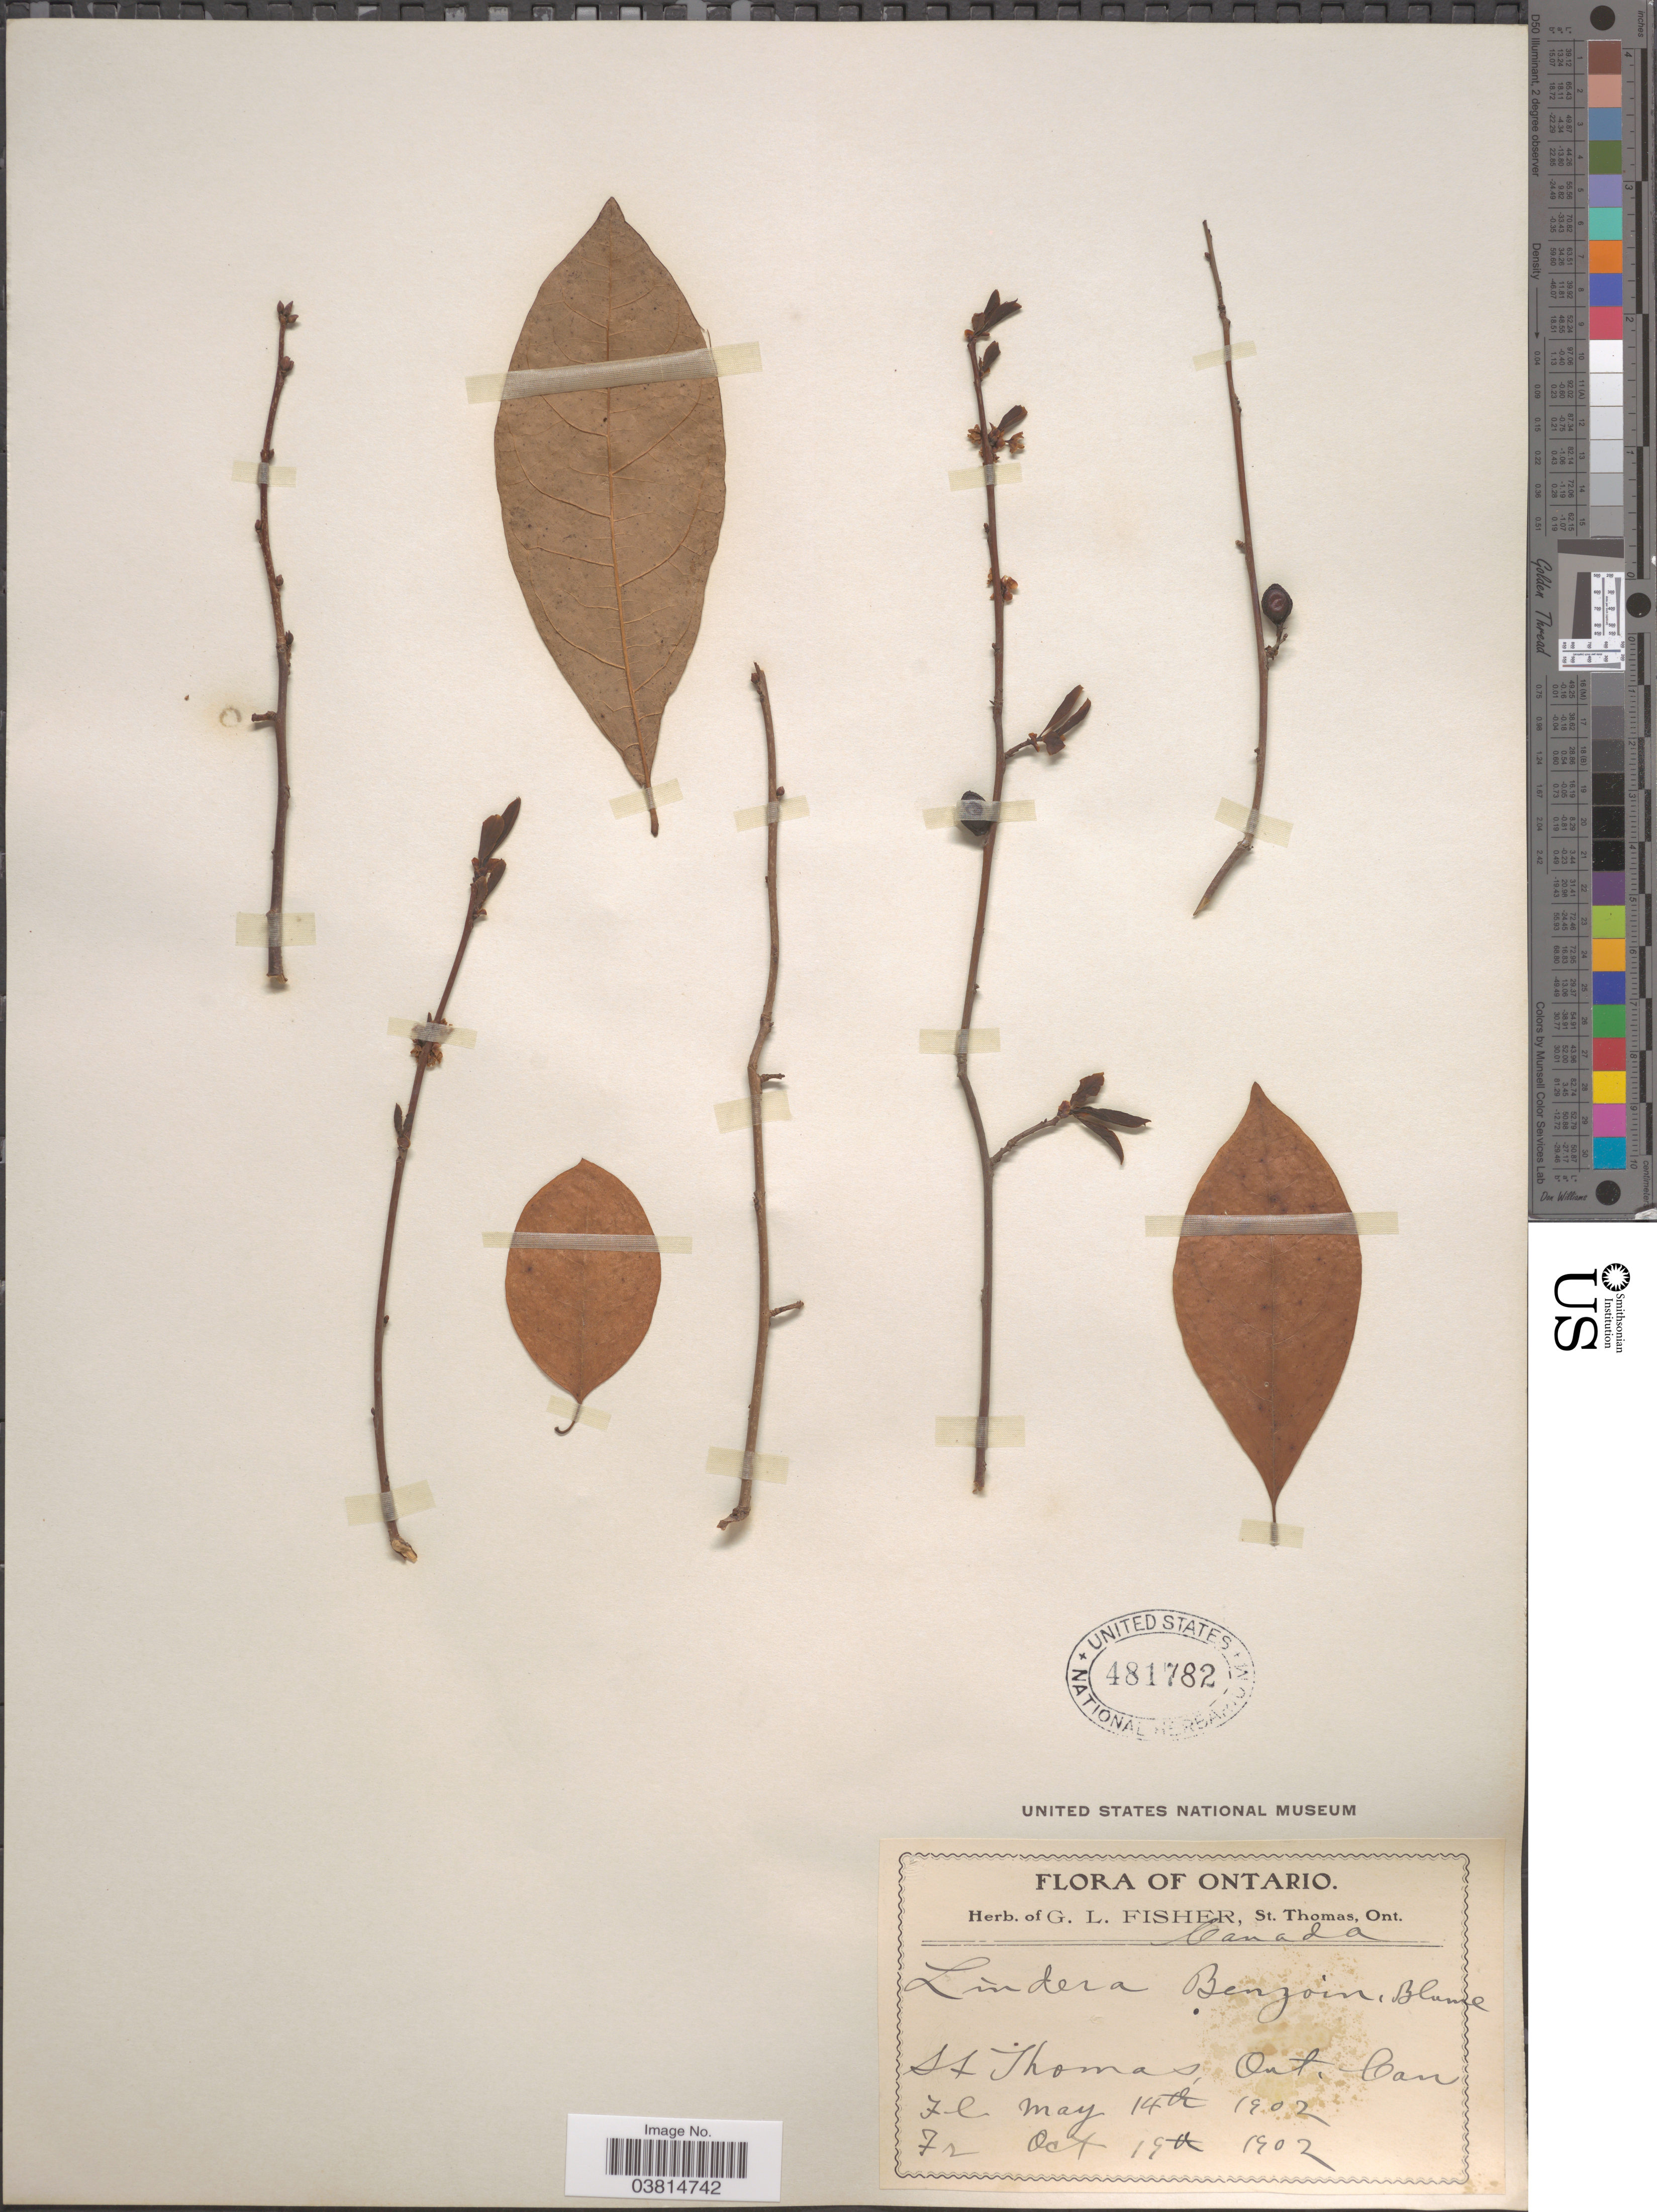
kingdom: Plantae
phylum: Tracheophyta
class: Magnoliopsida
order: Laurales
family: Lauraceae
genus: Lindera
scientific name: Lindera aestivalis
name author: Blume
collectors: ex herb. Geo L. Fisher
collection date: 1902-05-14/1902-10-19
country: Canada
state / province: Ontario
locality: St. Thomas.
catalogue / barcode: US 481782